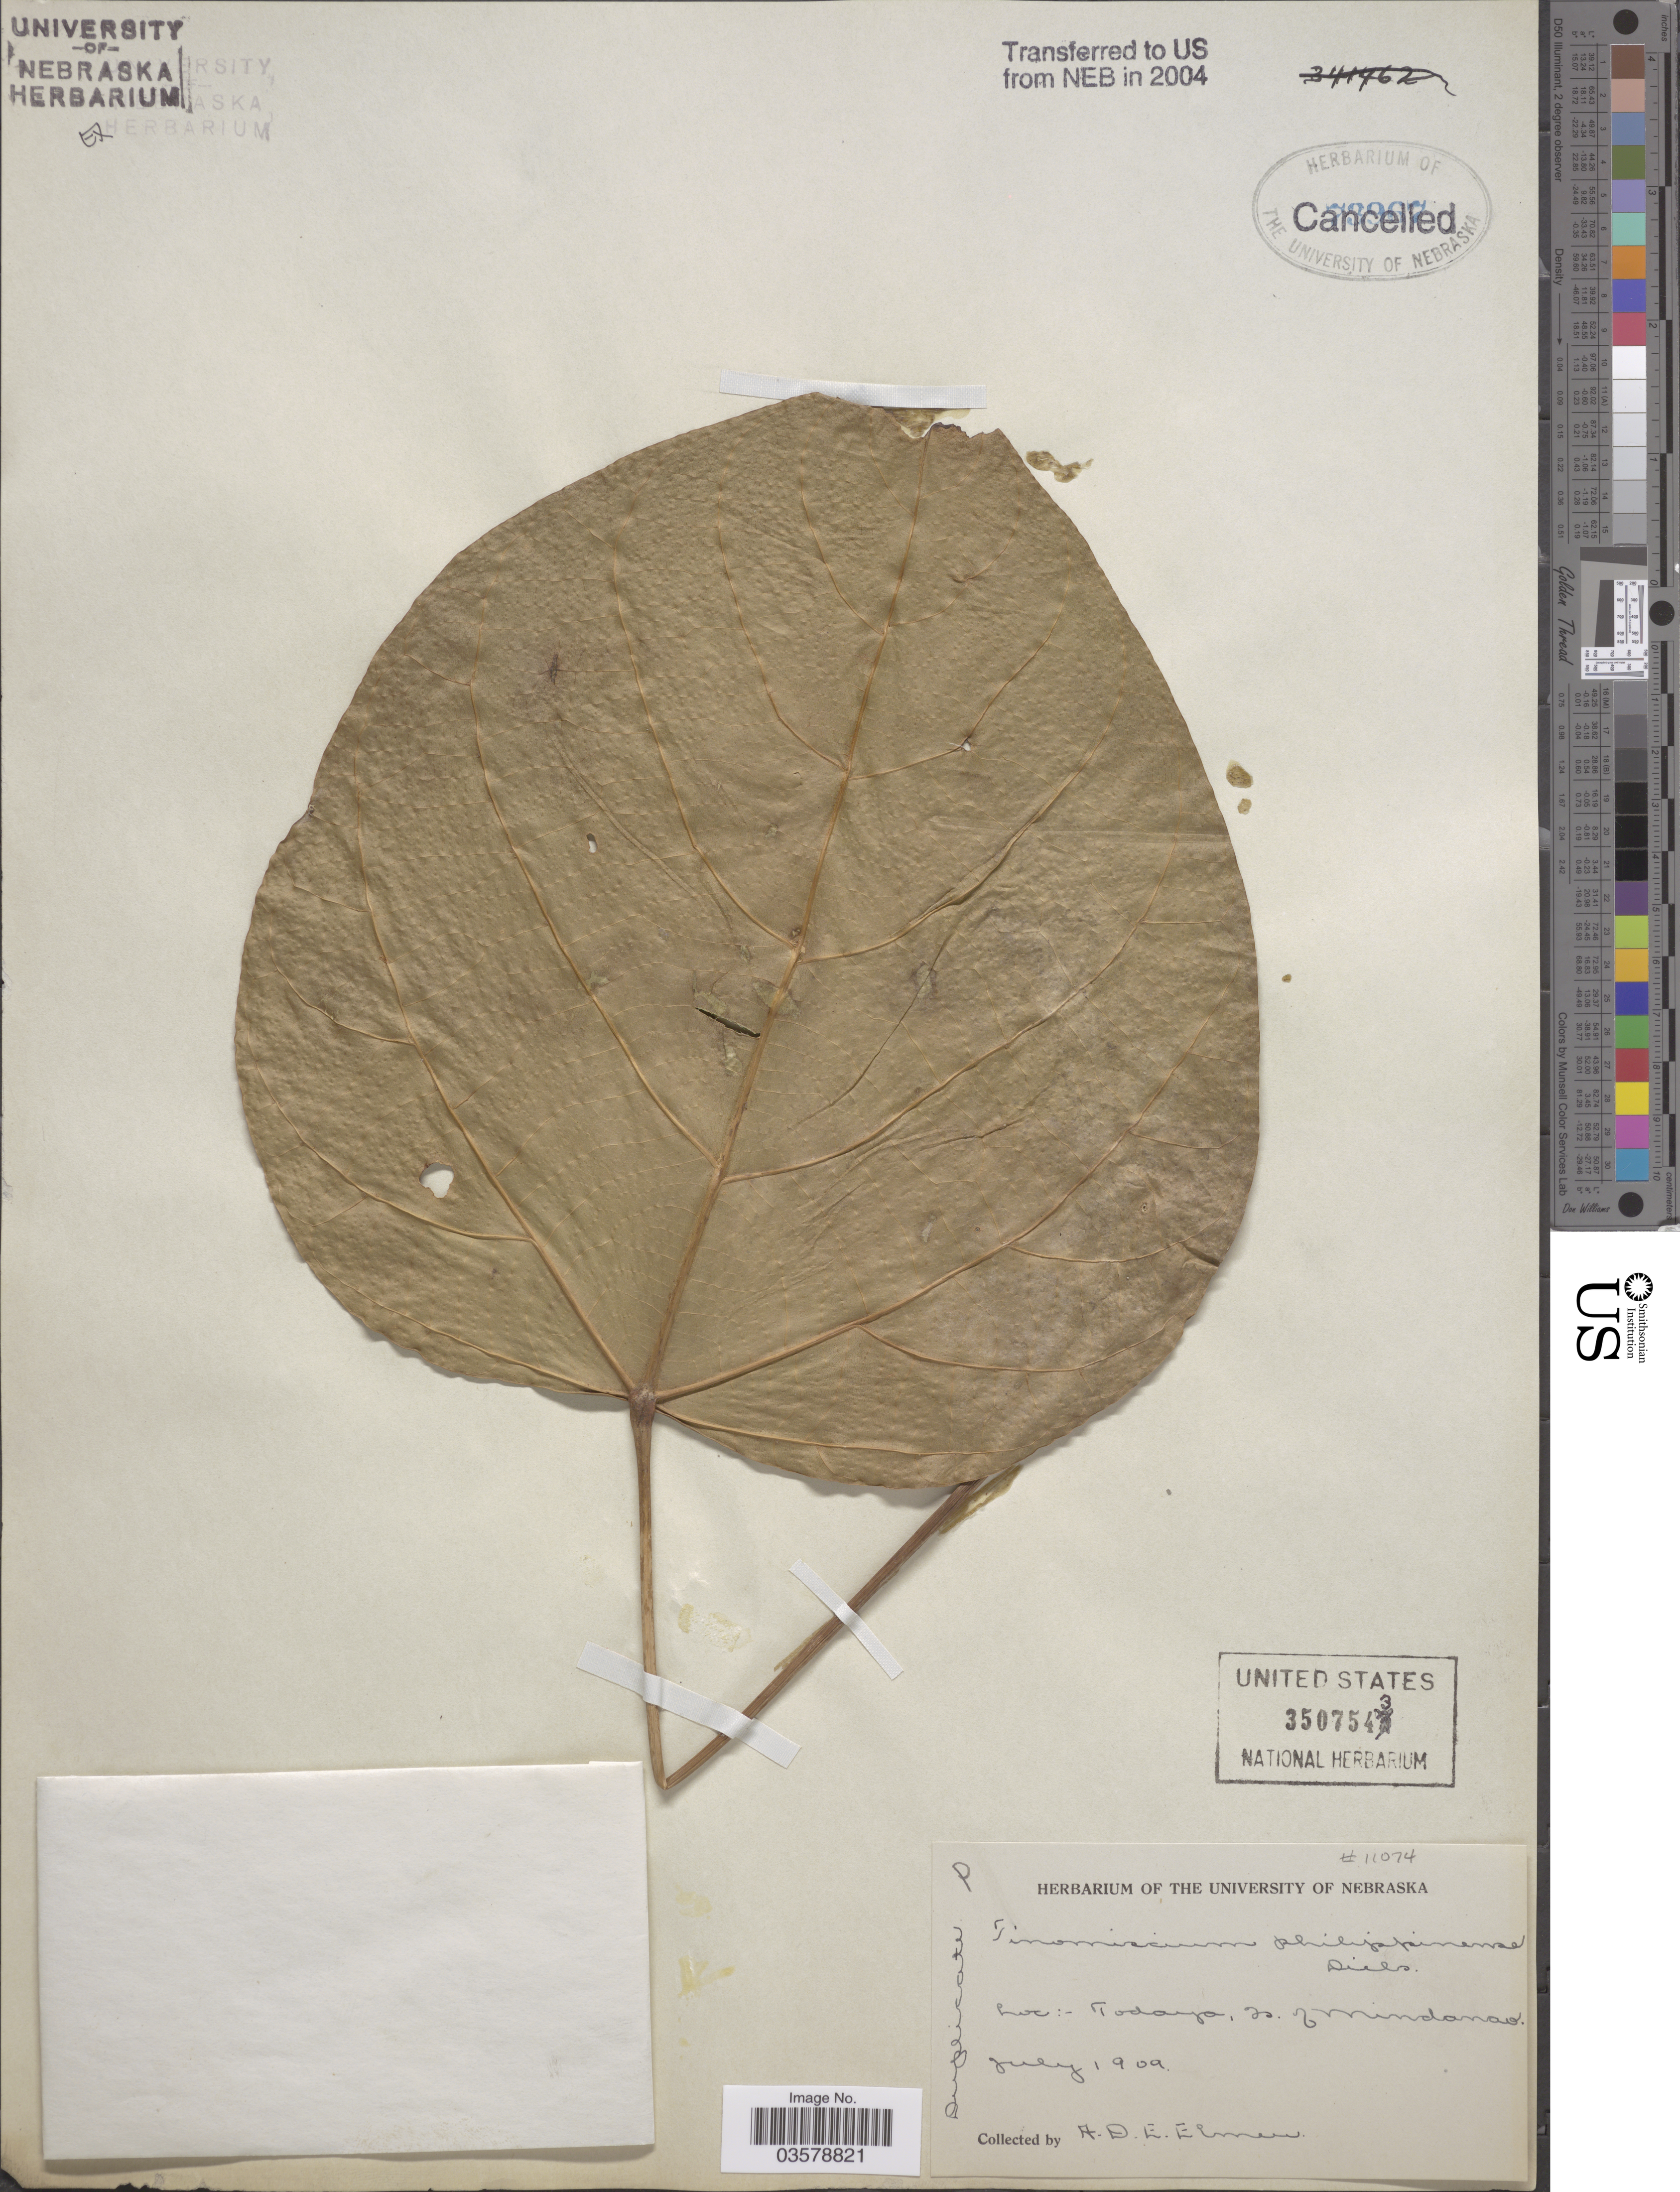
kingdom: Plantae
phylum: Tracheophyta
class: Magnoliopsida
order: Ranunculales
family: Menispermaceae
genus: Tinomiscium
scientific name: Tinomiscium petiolare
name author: Hook. f. & Thoms.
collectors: A. D. E. Elmer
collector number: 11074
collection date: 1909-07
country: Philippines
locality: Todaya, Is. of Mindanao.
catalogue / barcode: US 3507543